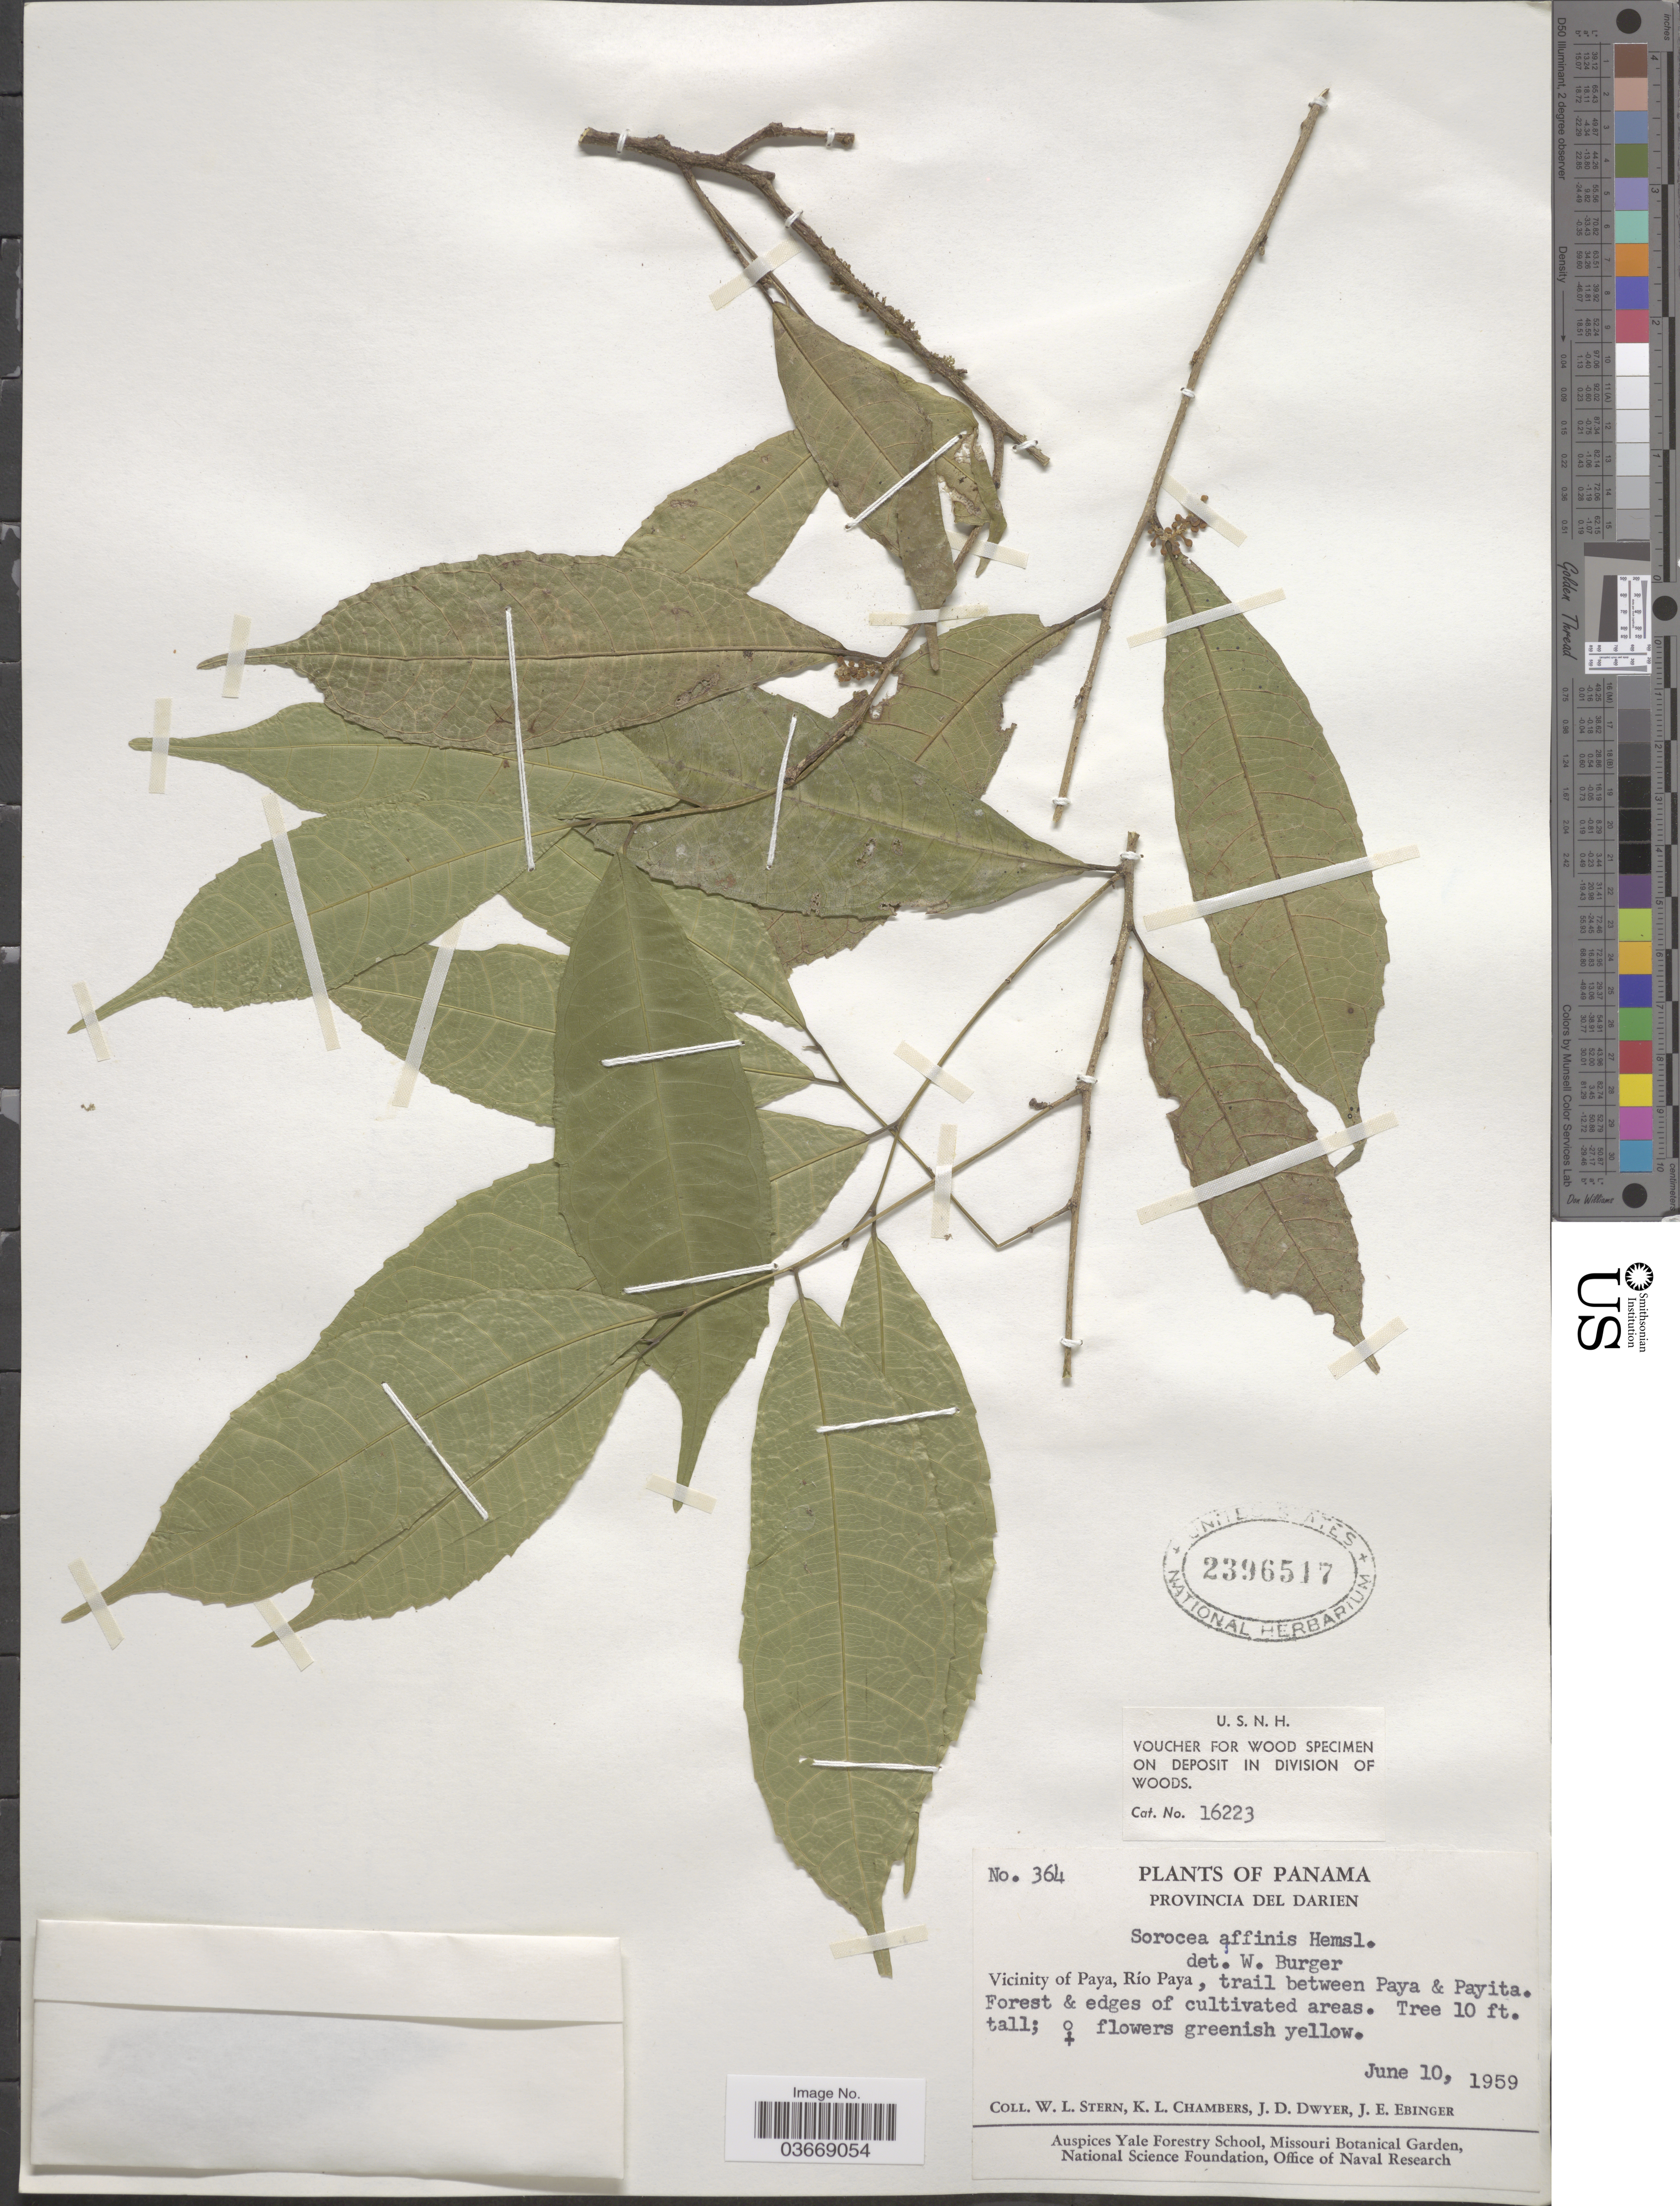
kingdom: Plantae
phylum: Tracheophyta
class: Magnoliopsida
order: Rosales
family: Moraceae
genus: Sorocea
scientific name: Sorocea affinis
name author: Hemsl.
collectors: W. L. Stern, K. Chambers, J. D. Dwyer & J. Ebinger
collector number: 364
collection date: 1959-06-10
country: Panama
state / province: Darien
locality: Vicinity of Paya, Río Paya, trail between Paya & Payita.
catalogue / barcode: US 2396517